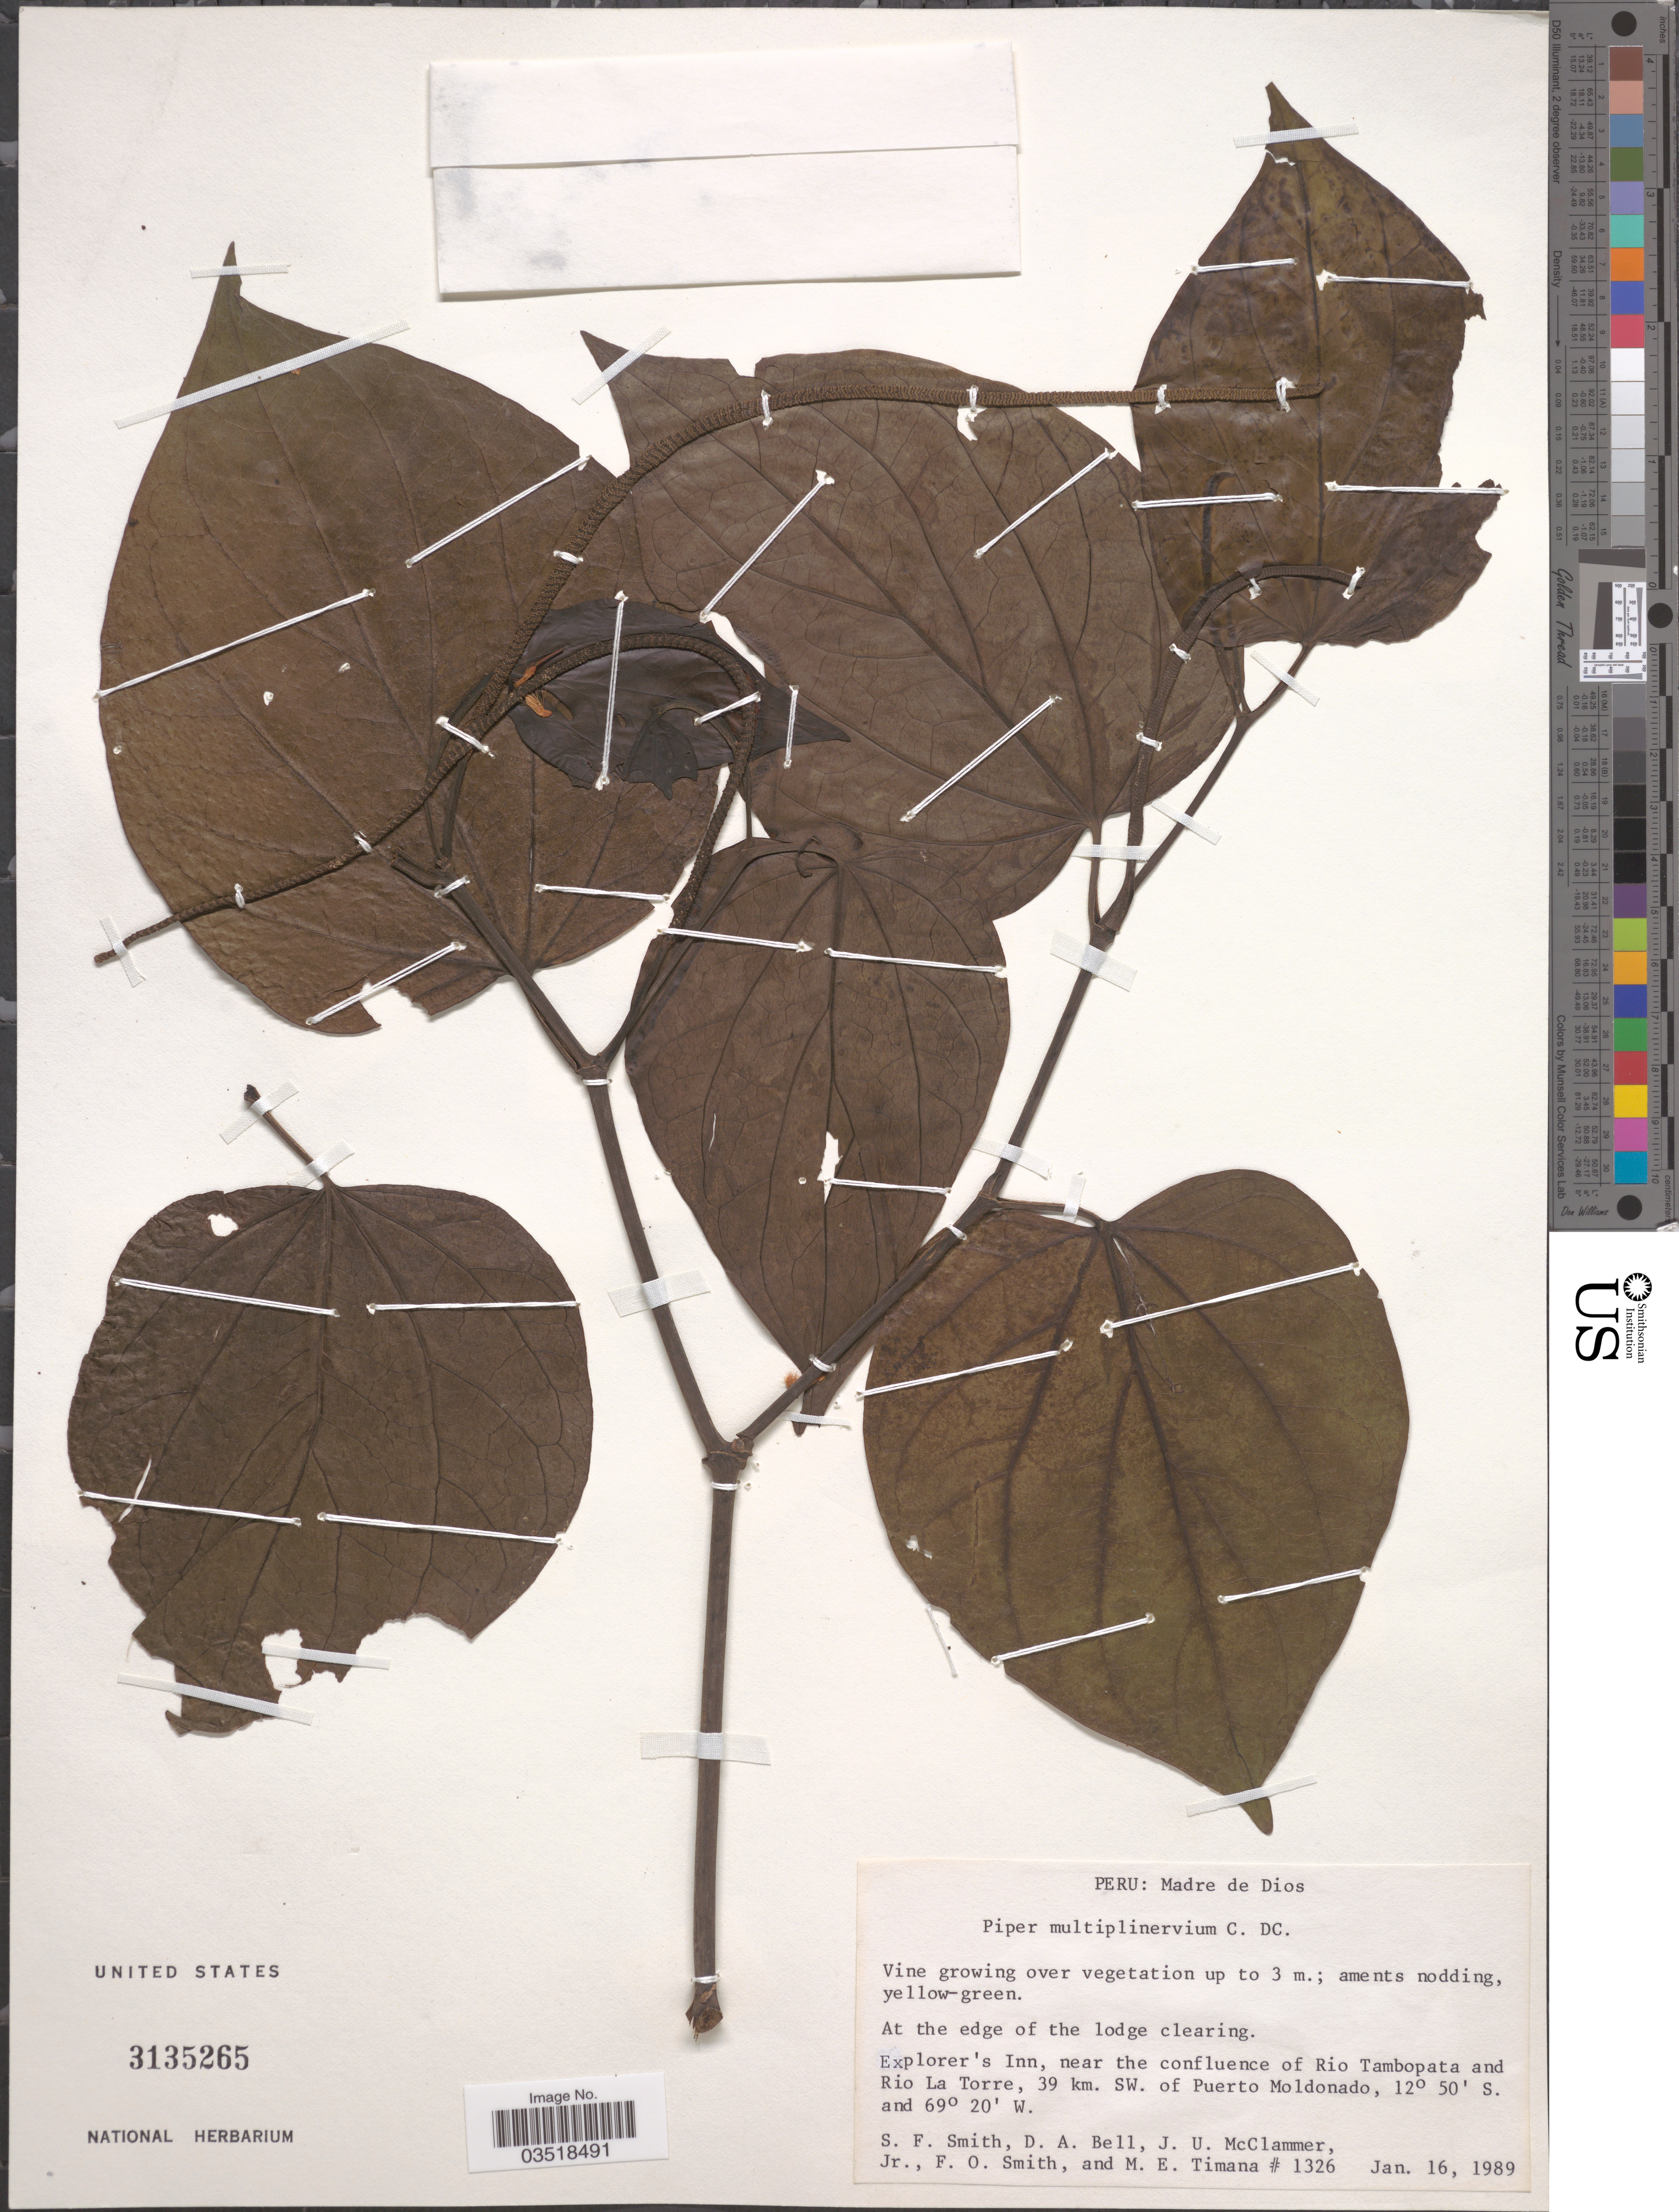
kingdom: Plantae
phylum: Tracheophyta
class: Magnoliopsida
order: Piperales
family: Piperaceae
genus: Piper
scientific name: Piper multiplinervium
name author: C. DC.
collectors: S.F. Smith, D. A. Bell, J. McClammer Jr. & F. Smith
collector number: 1326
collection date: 1989-01-16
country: Peru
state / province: Madre de Dios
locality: Explorer's Inn, near the confluence of Rio Tambopata and Rio La Torre, 39 km. SW. of Puerto Moldonado.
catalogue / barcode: US 3135265